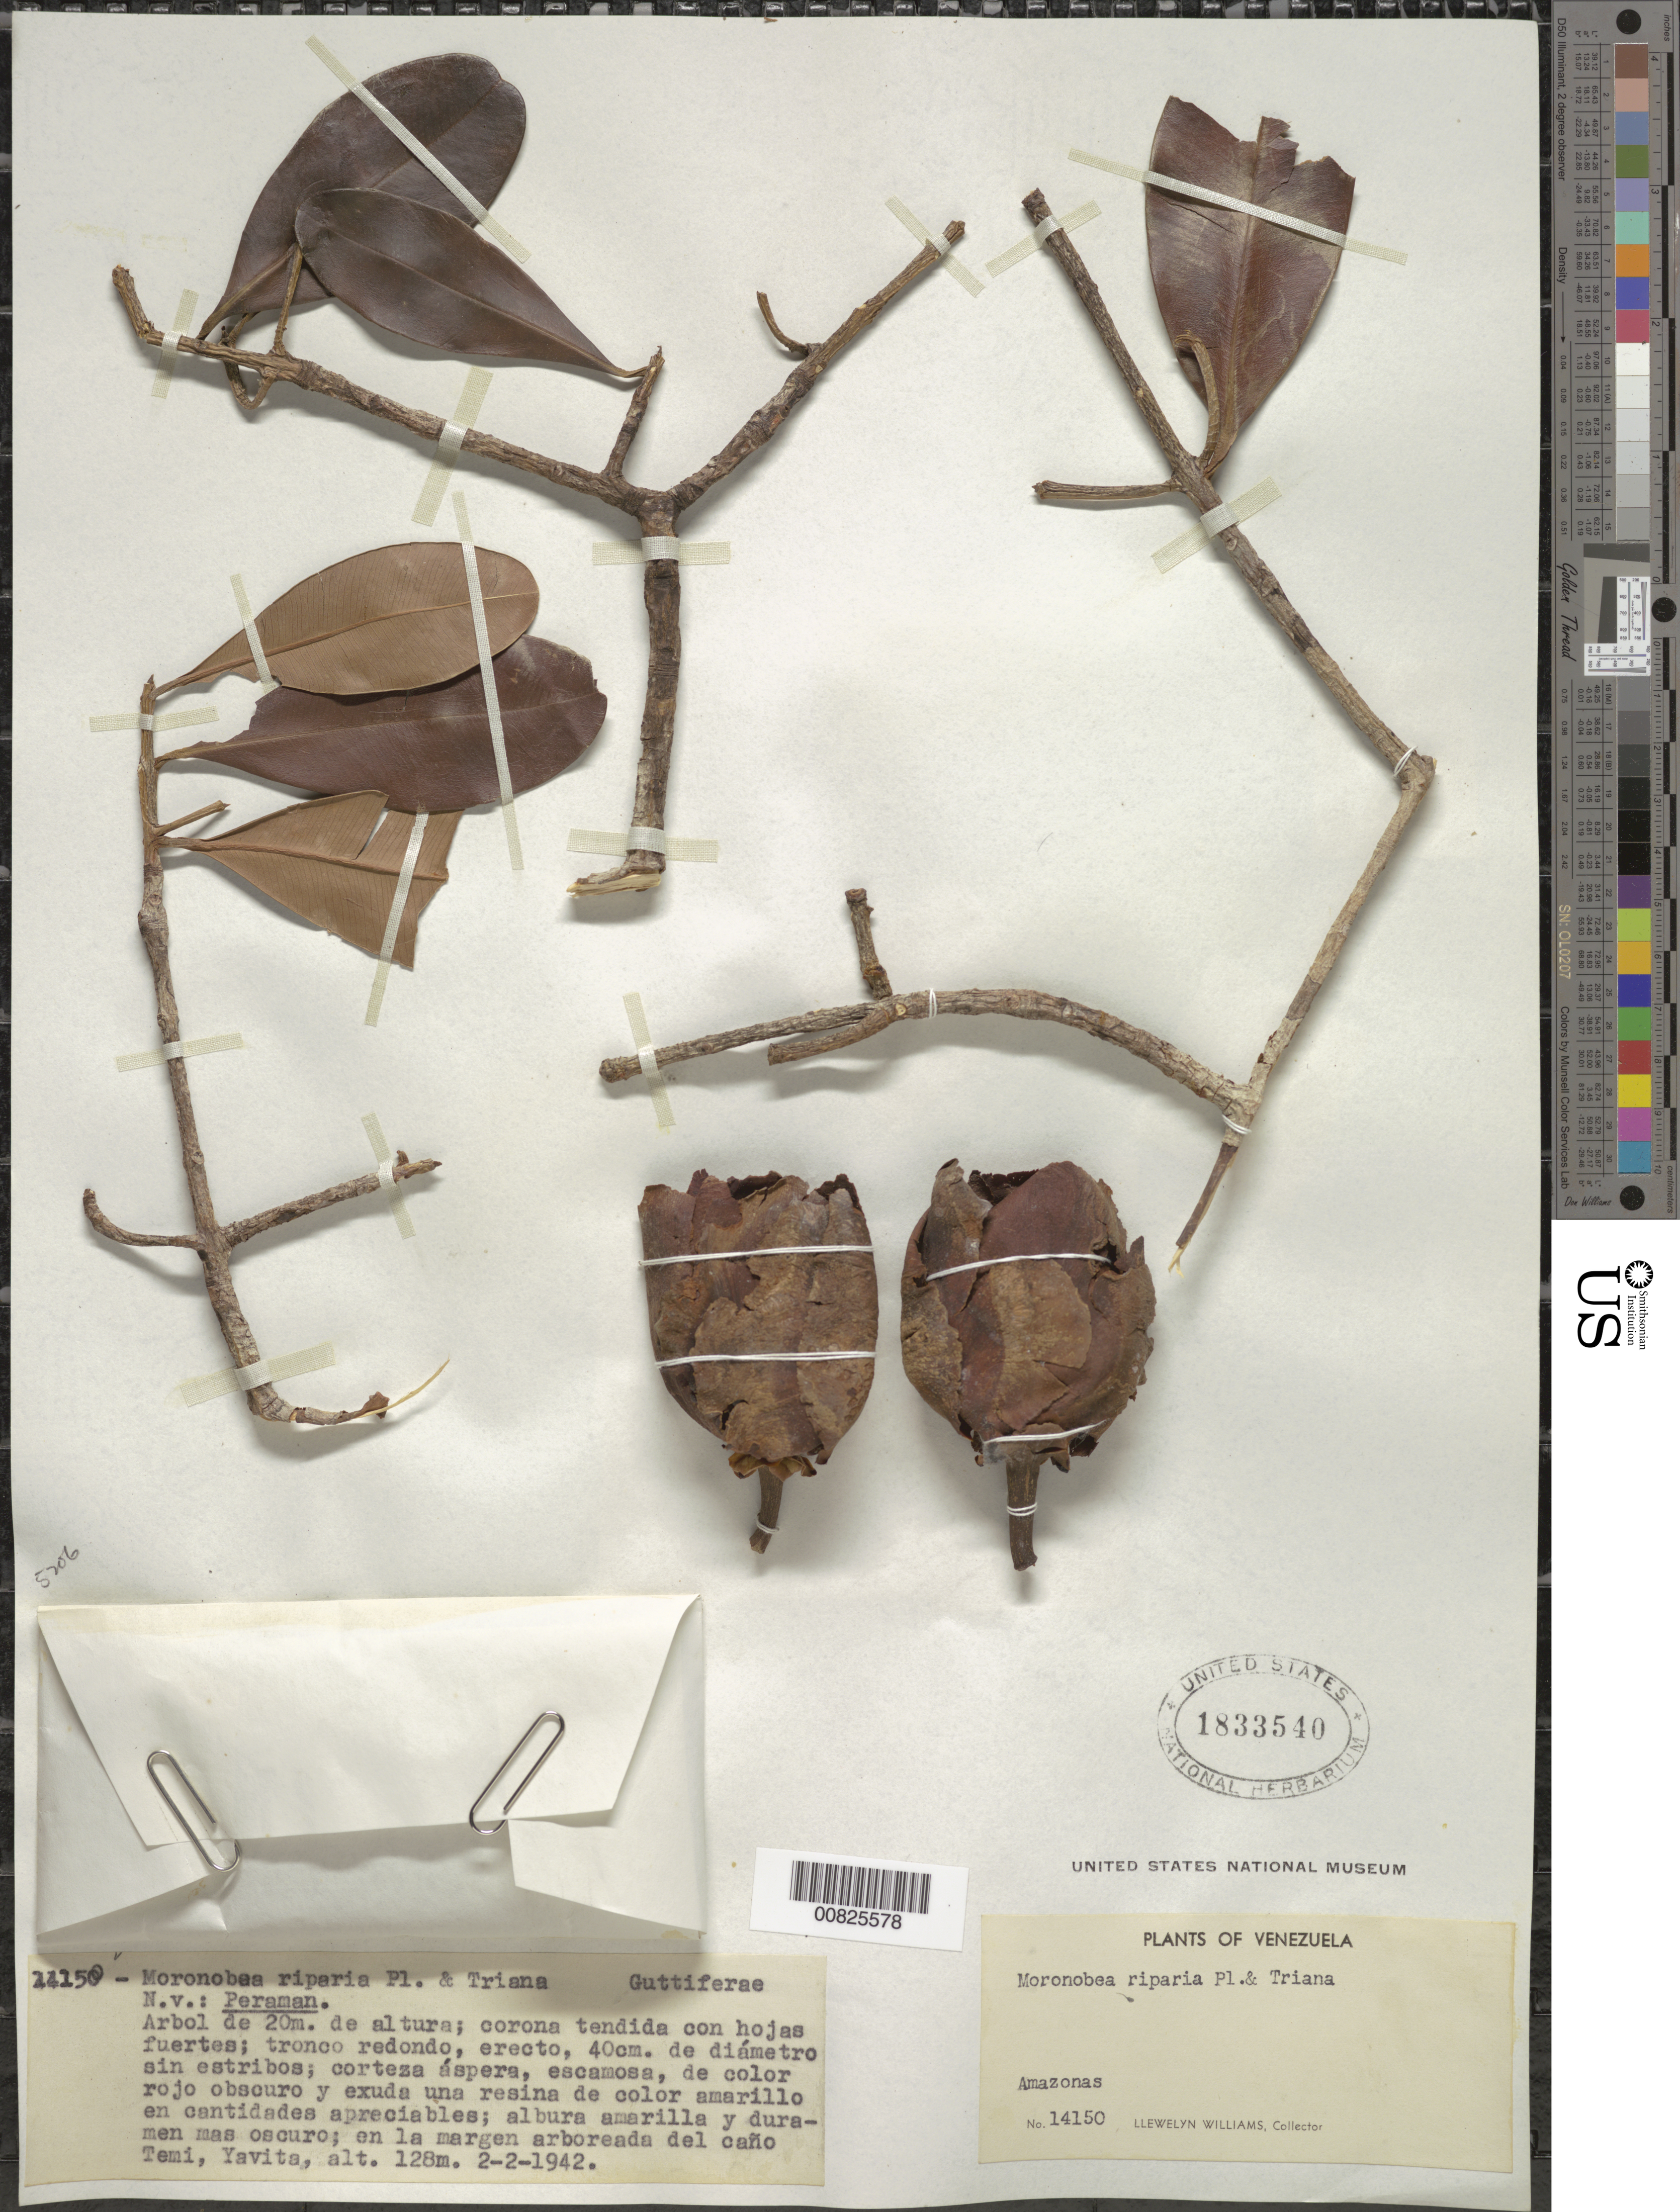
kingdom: Plantae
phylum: Tracheophyta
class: Magnoliopsida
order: Malpighiales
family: Clusiaceae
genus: Moronobea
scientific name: Moronobea riparia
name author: Planch. & Triana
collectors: Ll. Williams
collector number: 14150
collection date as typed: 2-Feb-42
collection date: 1942-02-02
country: Venezuela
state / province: Amazonas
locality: Yavita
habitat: Margen arboreada del caño Temi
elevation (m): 128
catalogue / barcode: US 1833540